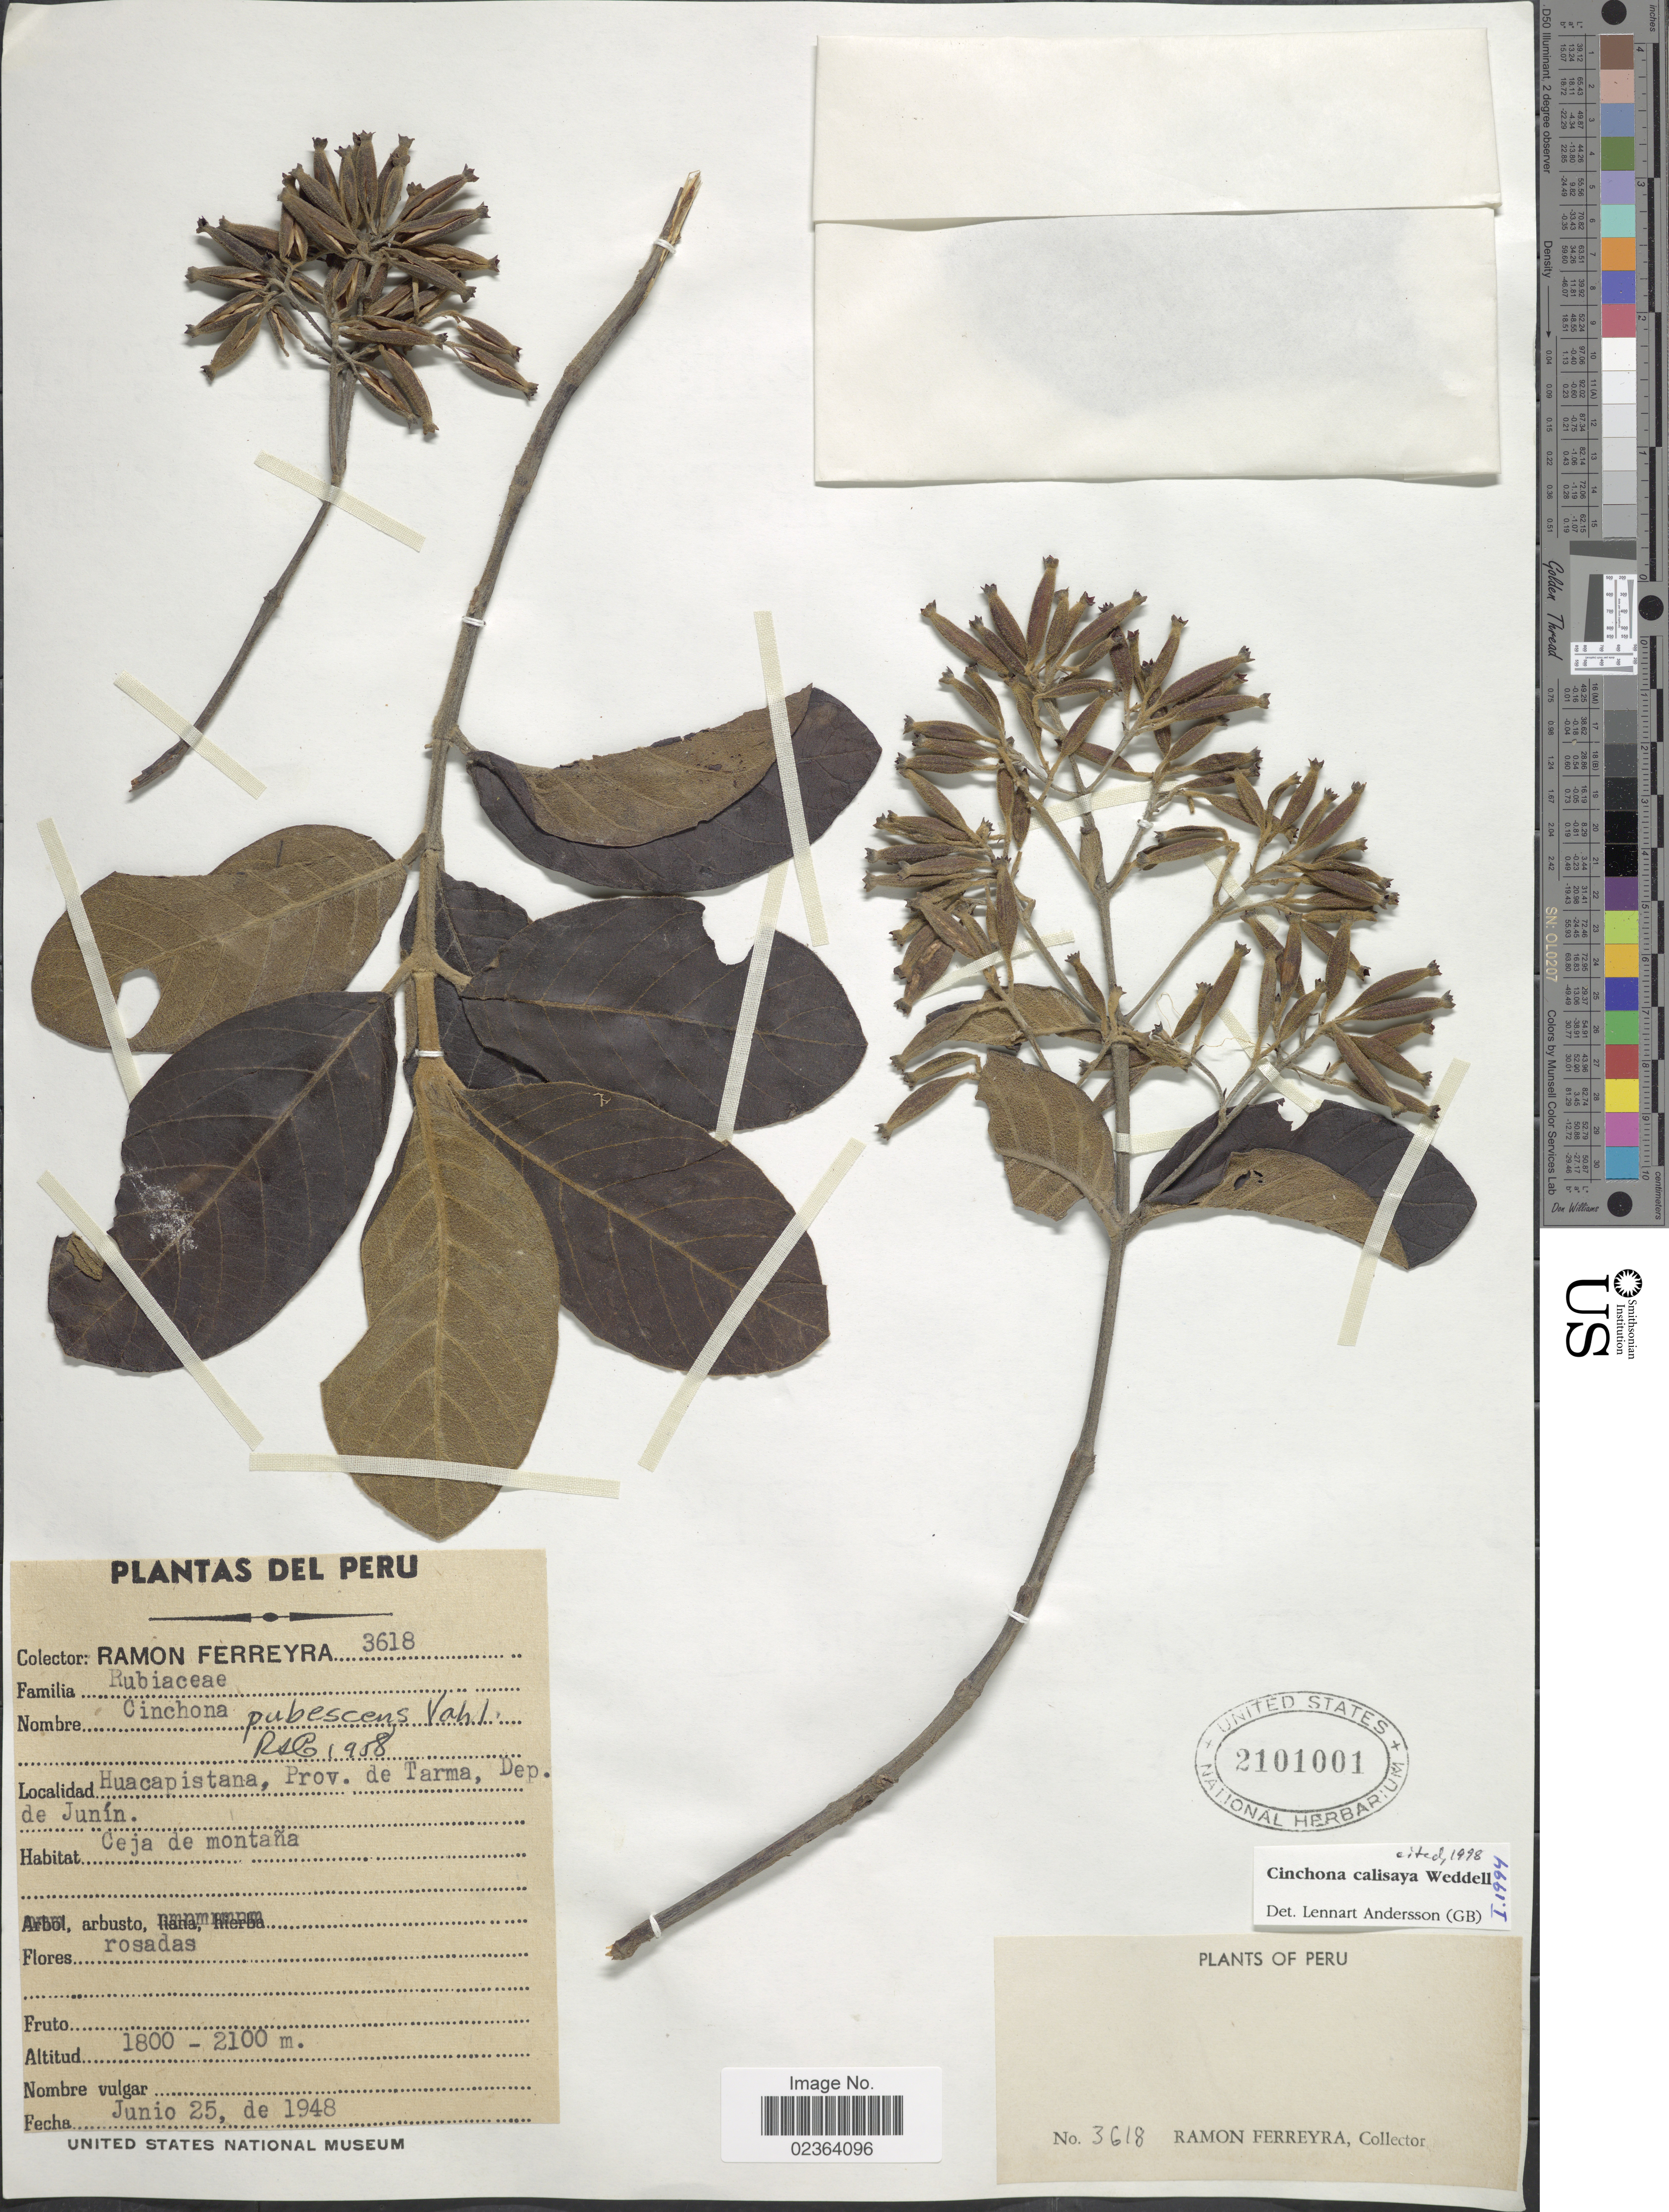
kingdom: Plantae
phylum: Tracheophyta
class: Magnoliopsida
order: Gentianales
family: Rubiaceae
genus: Cinchona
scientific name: Cinchona calisaya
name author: Wedd.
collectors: R. A. Ferreyra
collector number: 3618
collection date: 1948-06-25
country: Peru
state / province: Junín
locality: Huacapistana, Prov. de Tarma, Dep. de Junin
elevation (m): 1800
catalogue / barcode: US 2101001